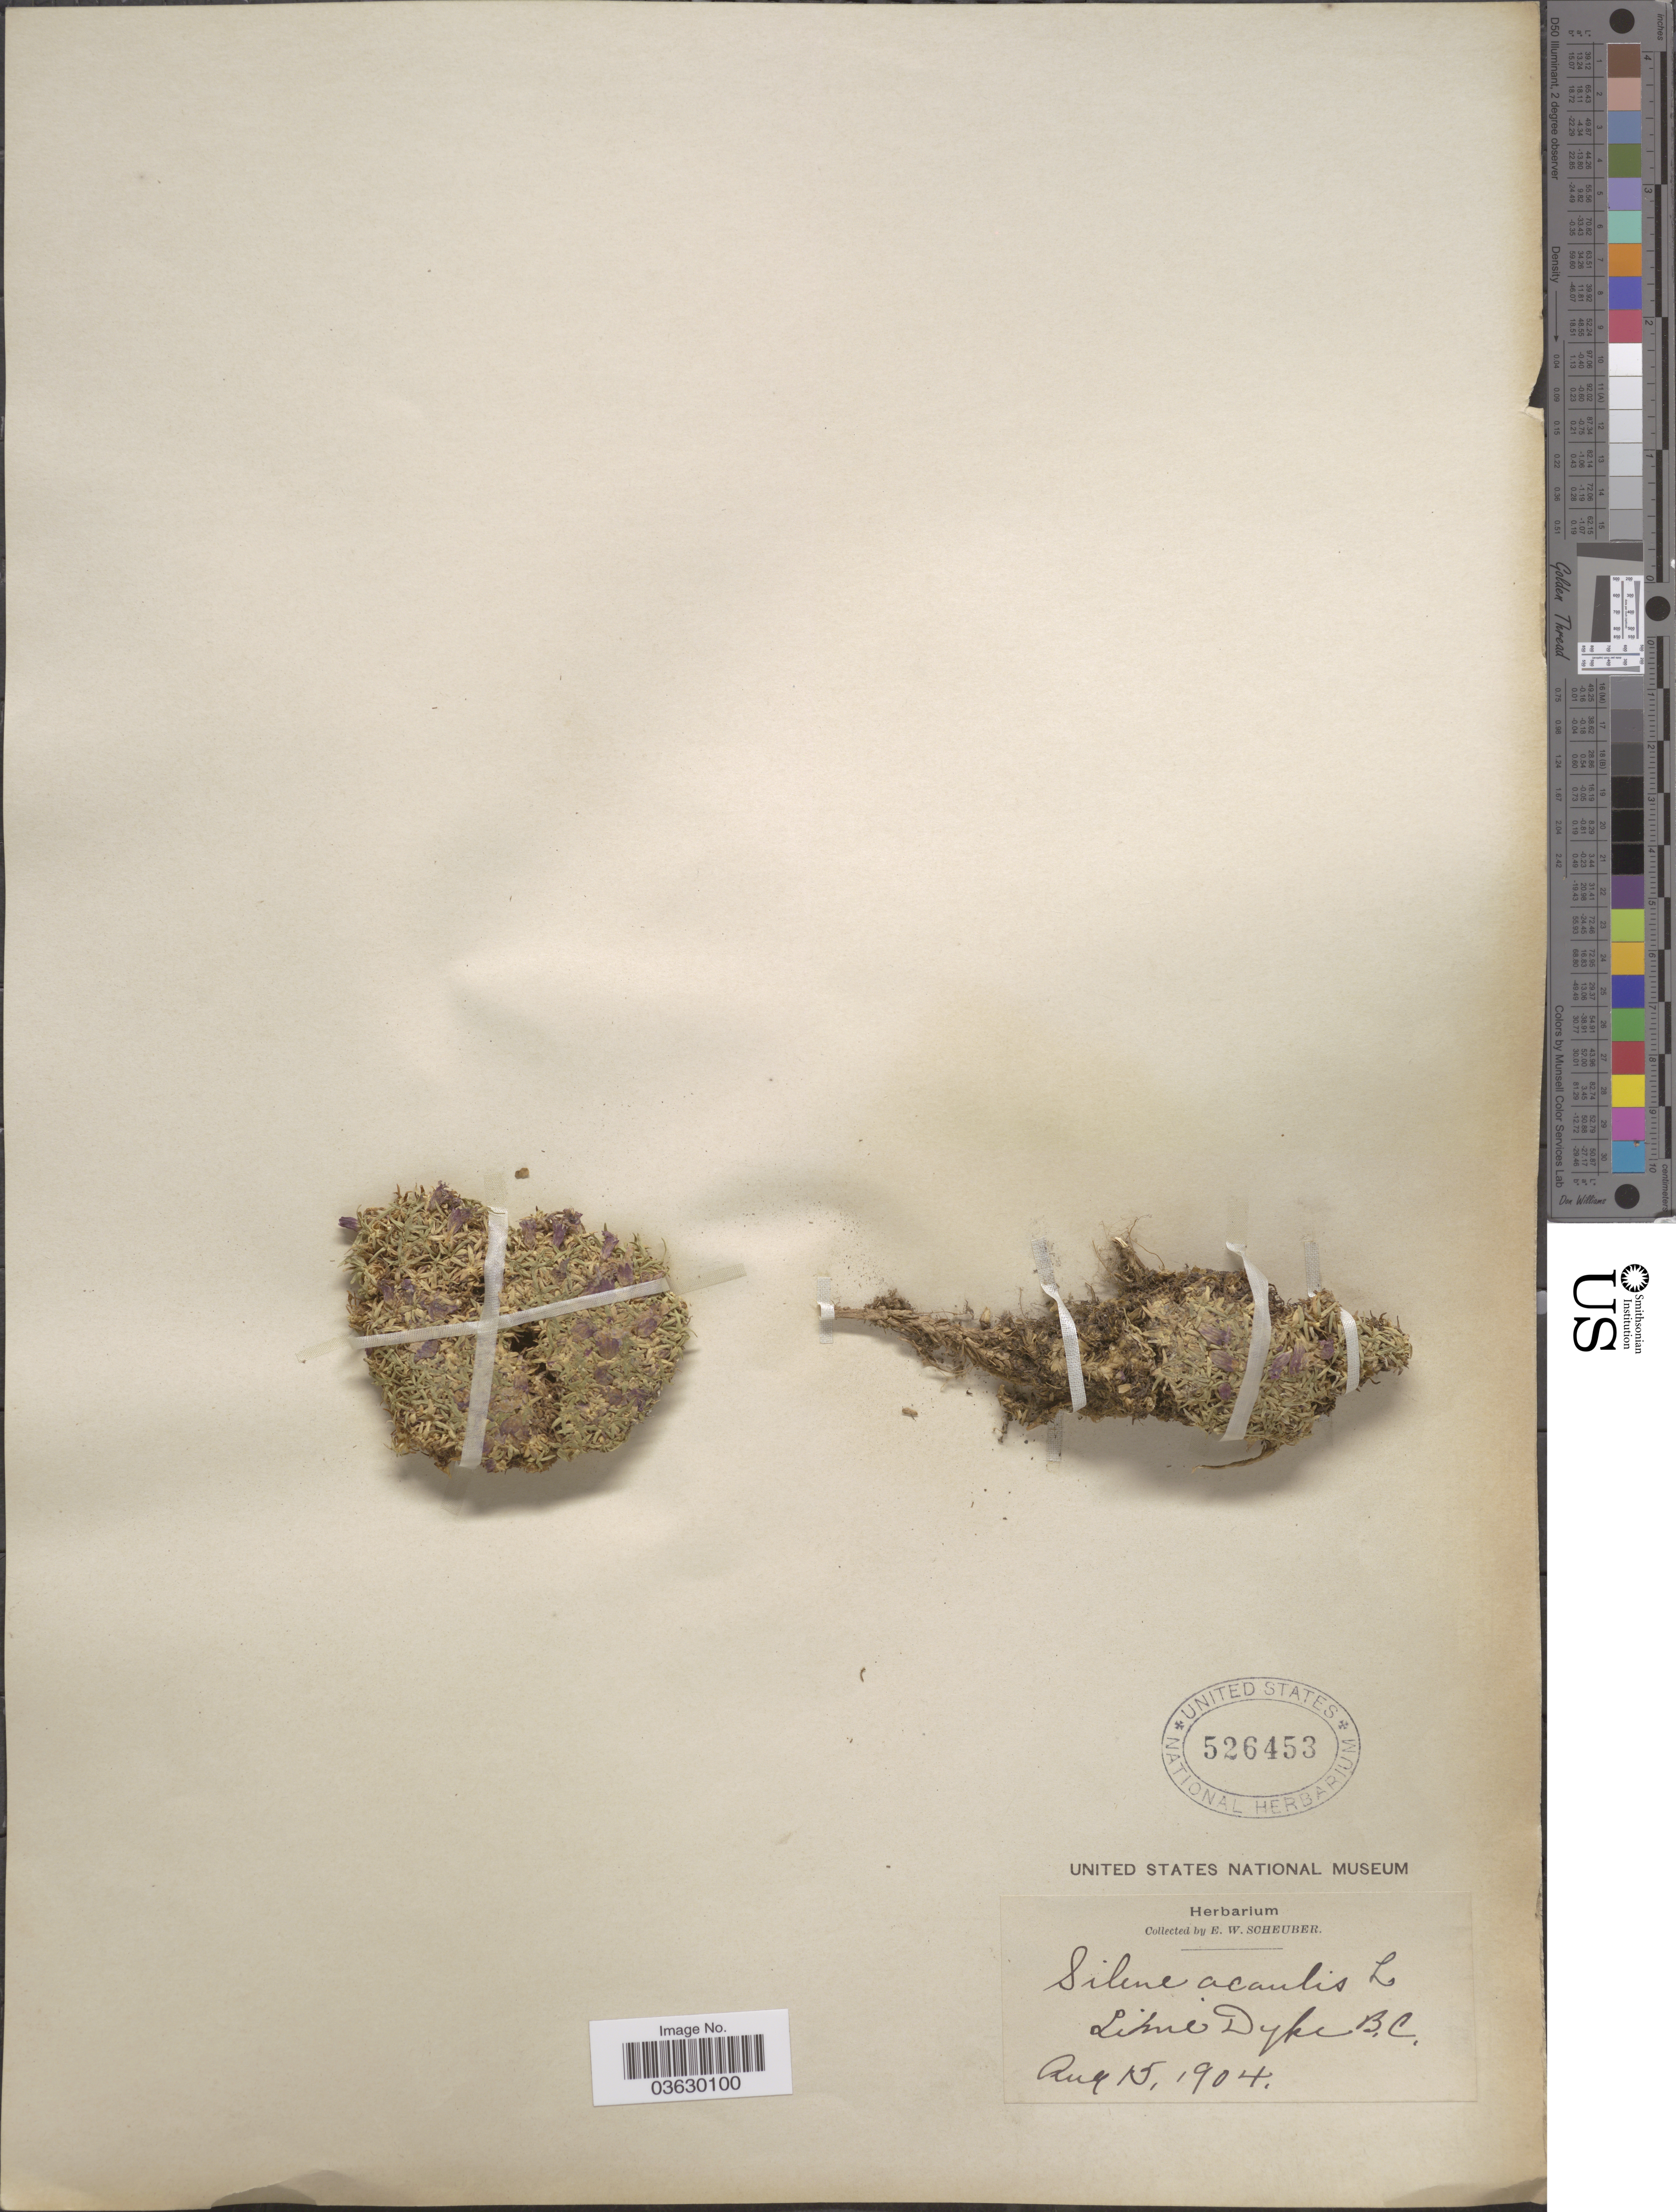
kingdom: Plantae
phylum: Tracheophyta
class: Magnoliopsida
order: Caryophyllales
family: Caryophyllaceae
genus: Silene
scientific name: Silene acaulis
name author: (L.) Jacq.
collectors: E. Scheuber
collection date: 1904-08-15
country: Canada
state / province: British Columbia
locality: Lime Dyke.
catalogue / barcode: US 526453